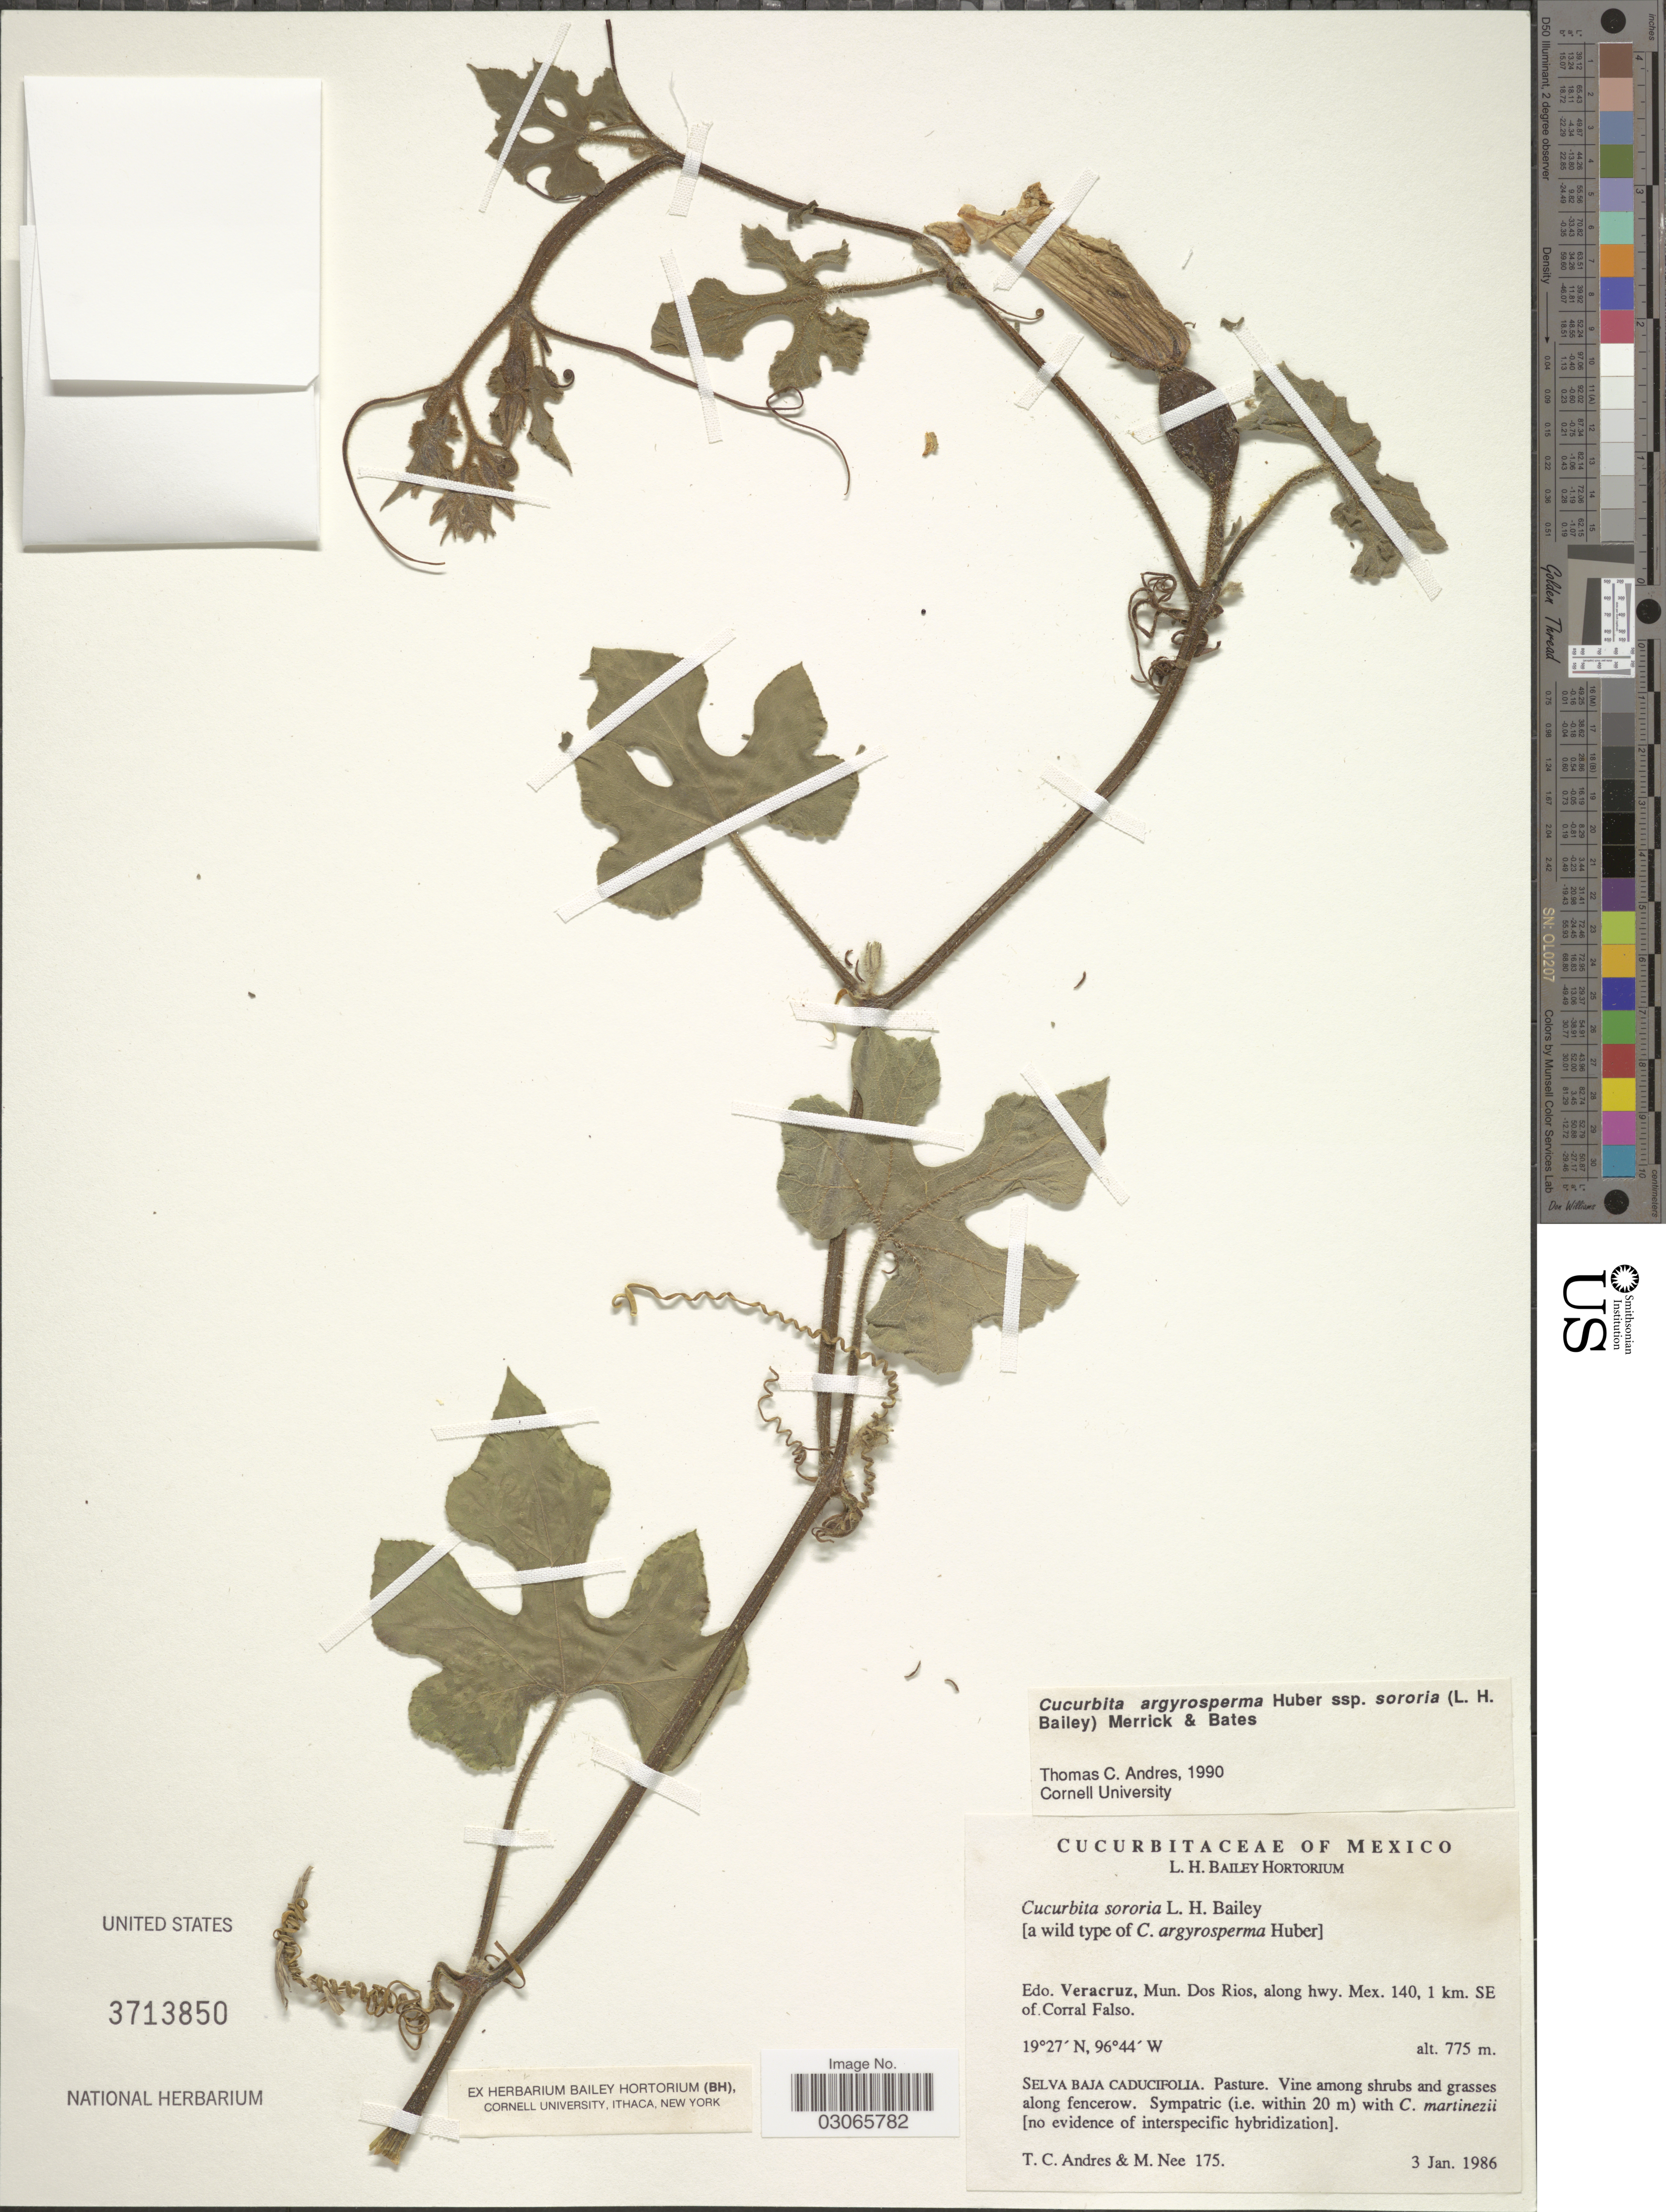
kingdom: Plantae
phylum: Tracheophyta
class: Magnoliopsida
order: Cucurbitales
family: Cucurbitaceae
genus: Cucurbita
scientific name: Cucurbita argyrosperma subsp. sororia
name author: (L.H. Bailey) Merrick & D.M. Bates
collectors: T. C. Andres & M. Nee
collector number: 175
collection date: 1986-01-03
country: Mexico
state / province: Veracruz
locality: Edo. Veracruz, Mun. Dos Rios, along hwy. Mex. 140, 1 km. SE of Corral Falso.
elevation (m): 775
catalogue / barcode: US 3713850